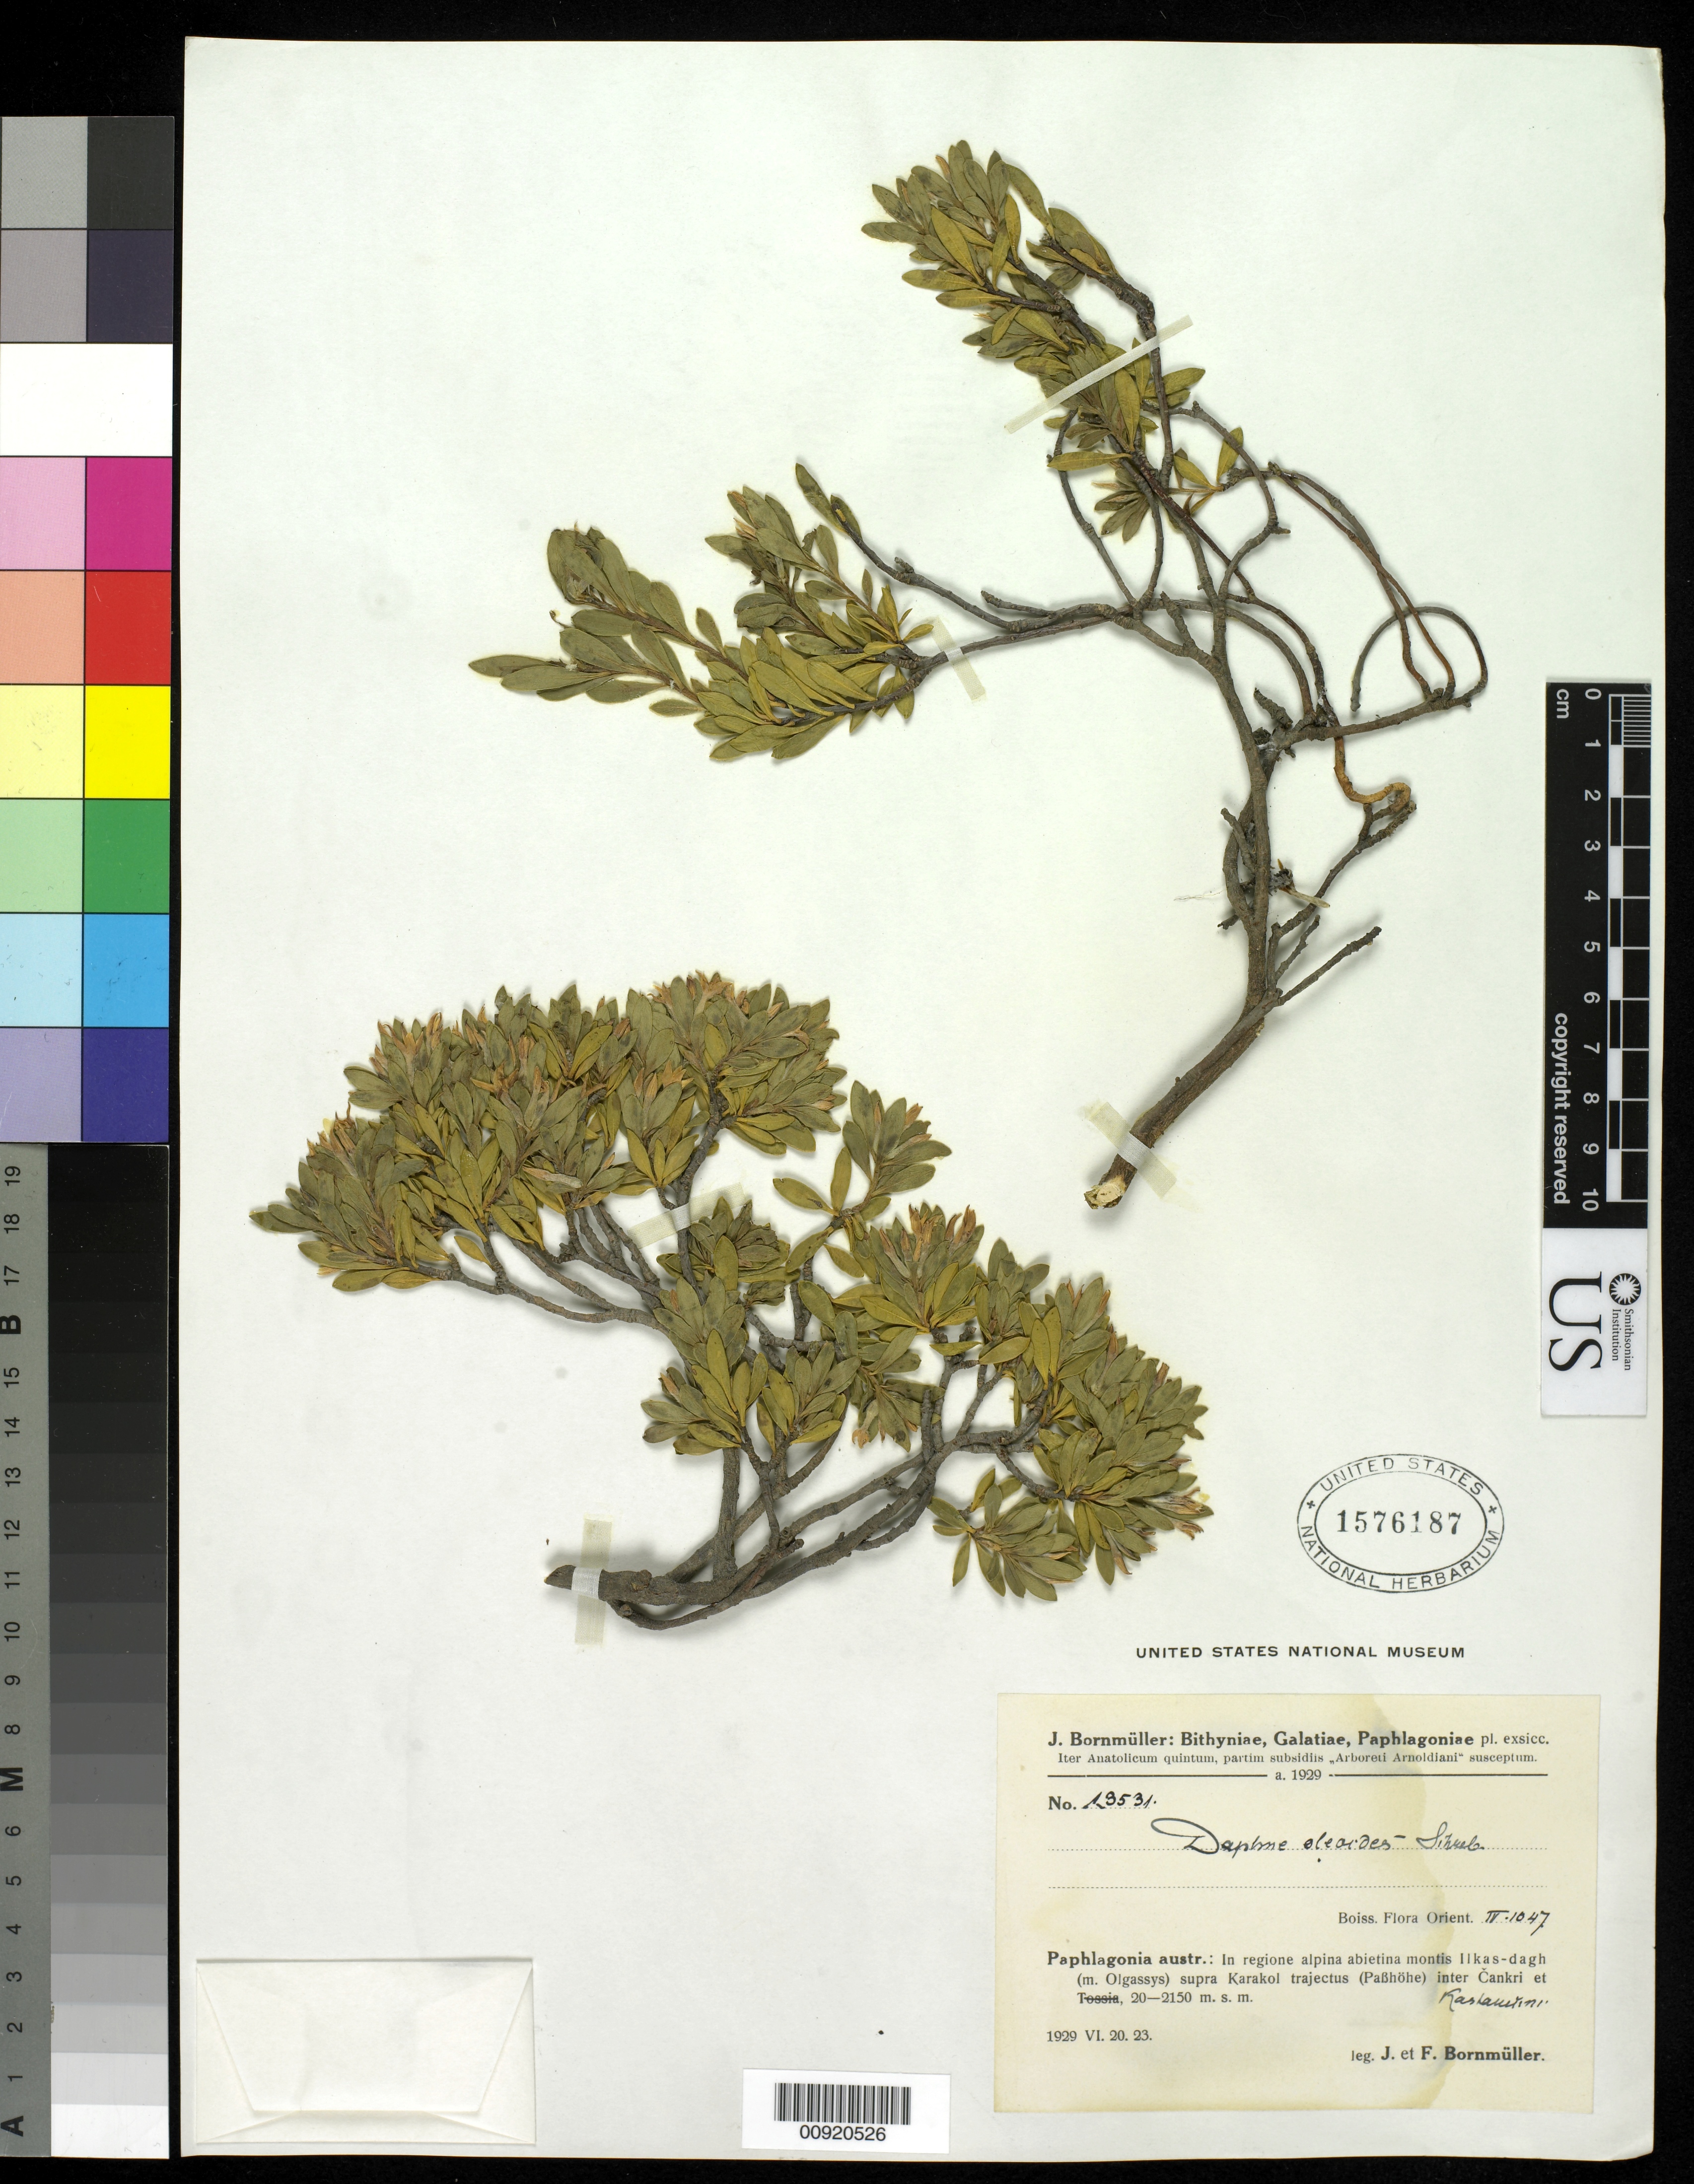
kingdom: Plantae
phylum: Tracheophyta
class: Magnoliopsida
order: Malvales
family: Thymelaeaceae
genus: Daphne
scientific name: Daphne oleoides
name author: L.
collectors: J. Bornmüller & F. Bornmüller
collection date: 1847-04-10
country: Turkey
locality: Paphlagonia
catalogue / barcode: US 1576187